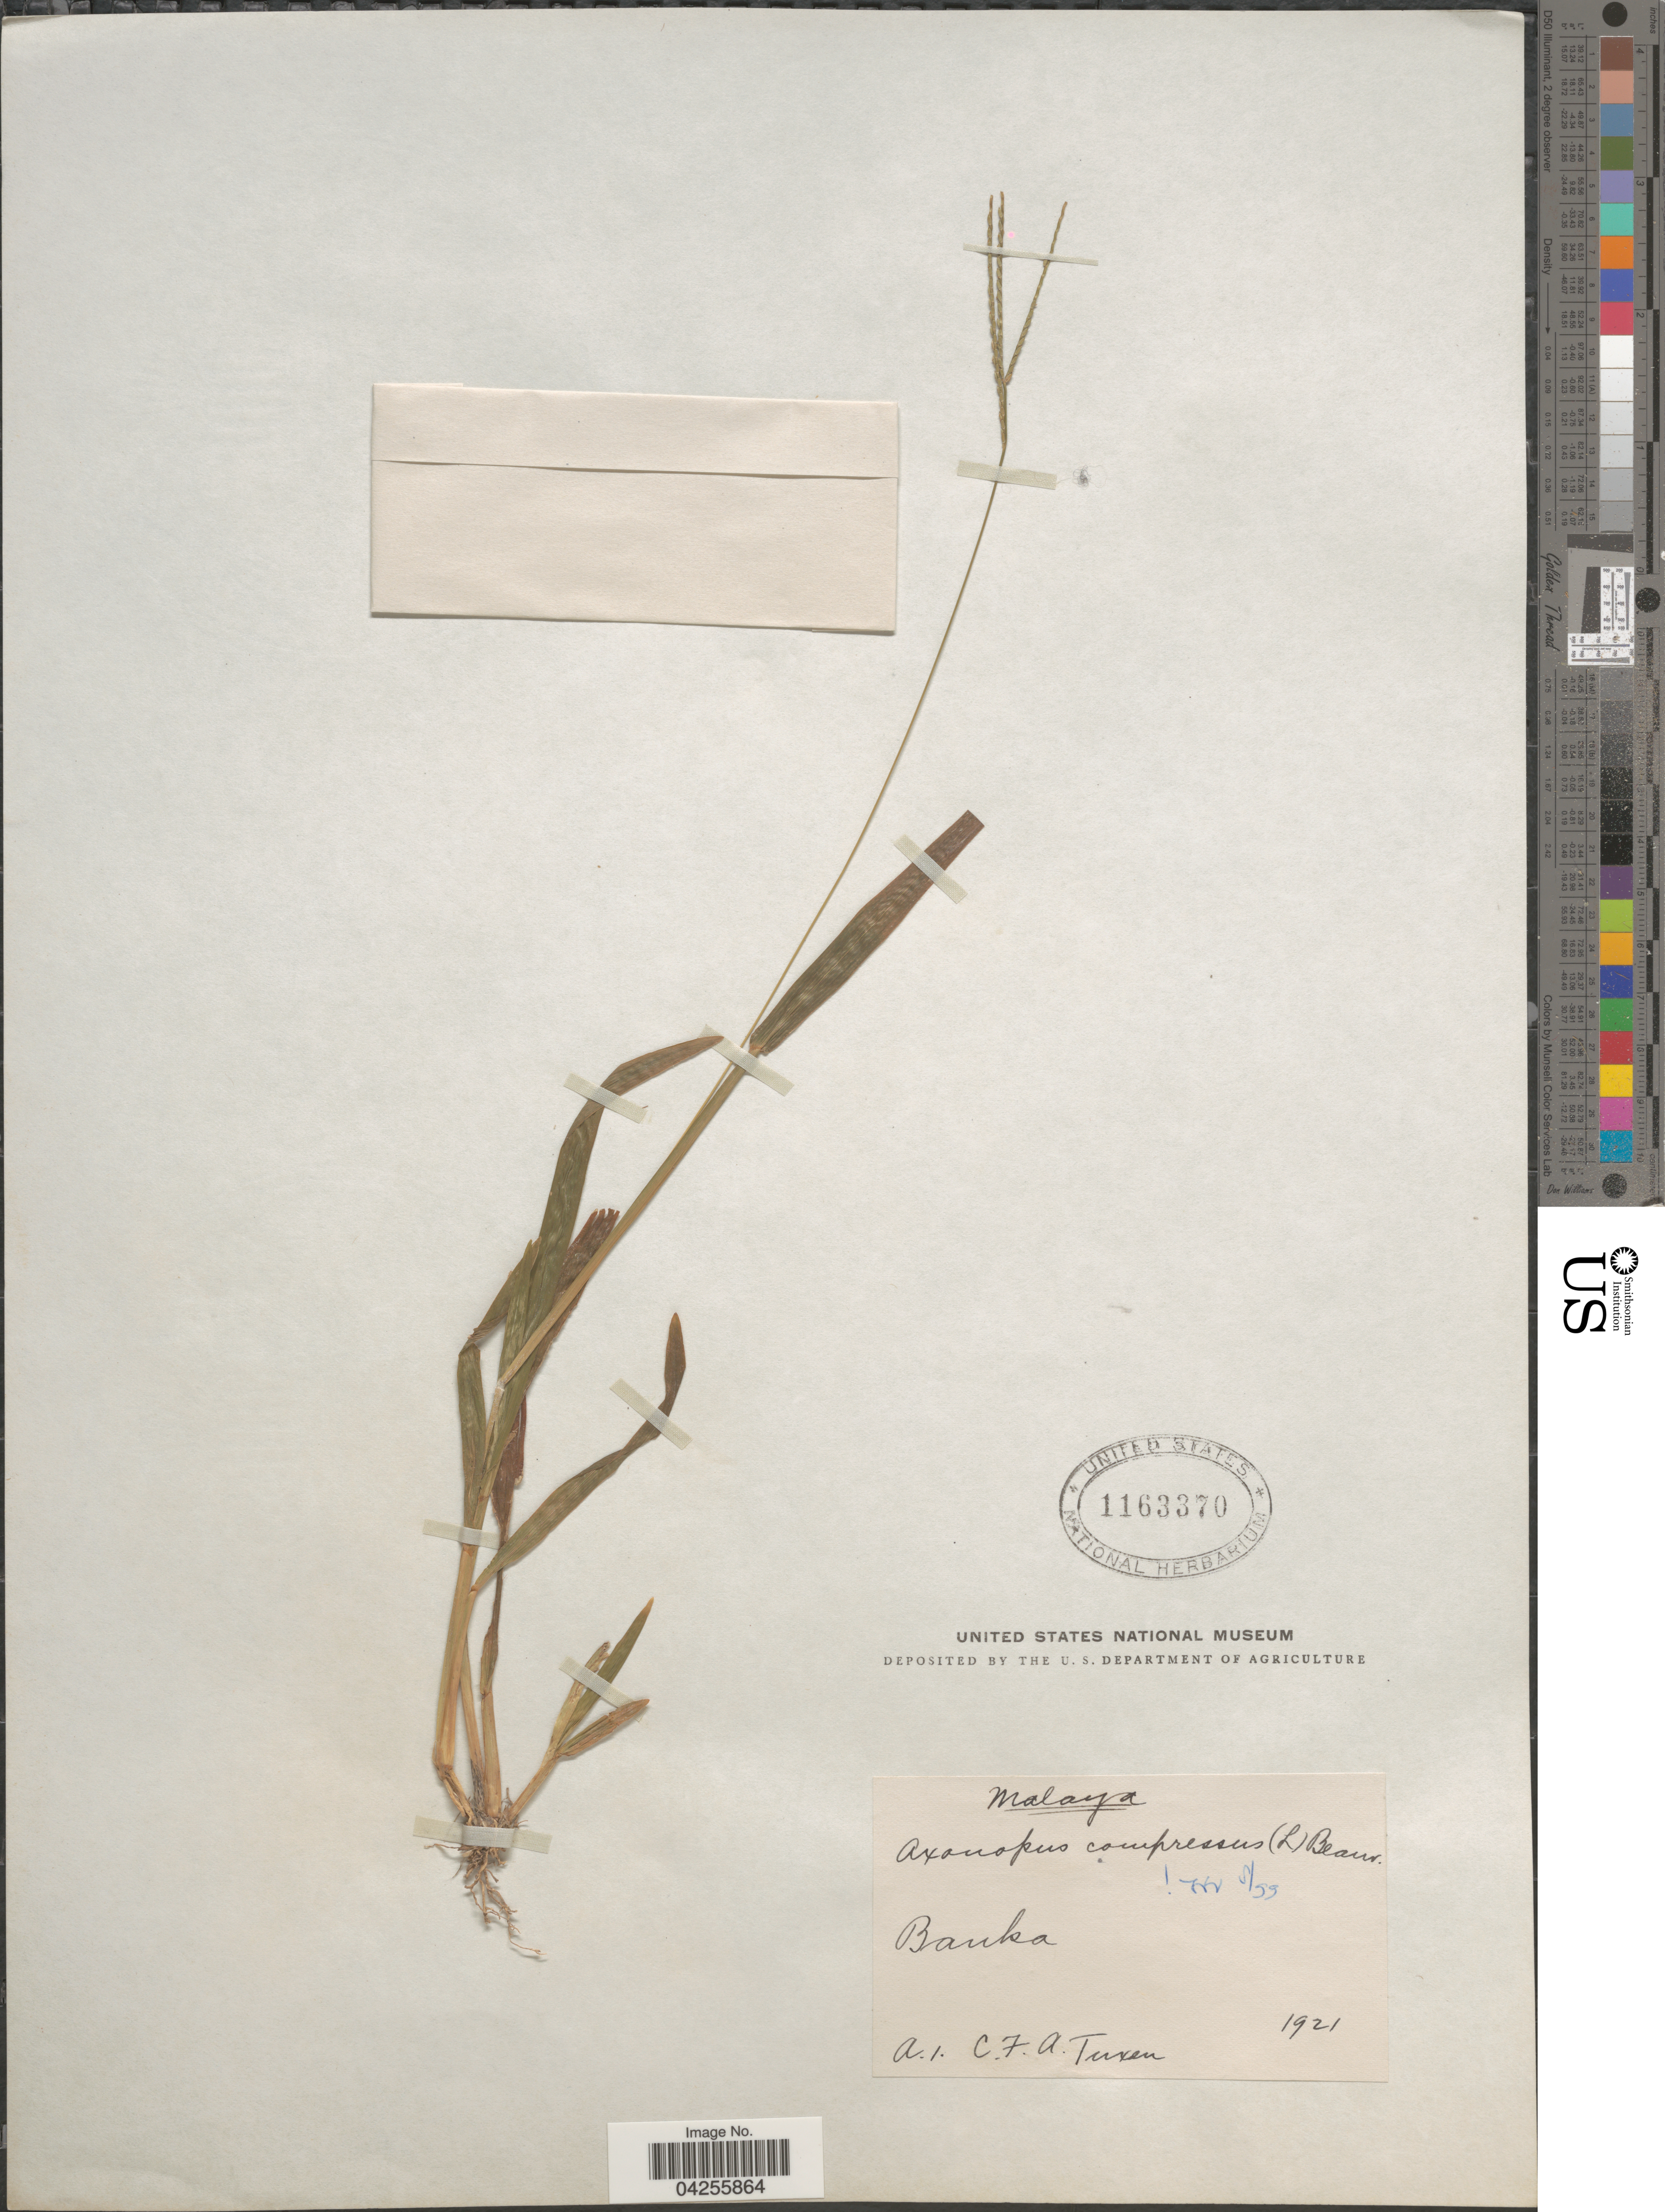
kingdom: Plantae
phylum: Tracheophyta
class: Liliopsida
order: Poales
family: Poaceae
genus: Axonopus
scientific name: Axonopus compressus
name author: (Sw.) P. Beauv.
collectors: C. Tuxen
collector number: A1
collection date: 1921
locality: Malaya. Banka.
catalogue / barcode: US 1163370